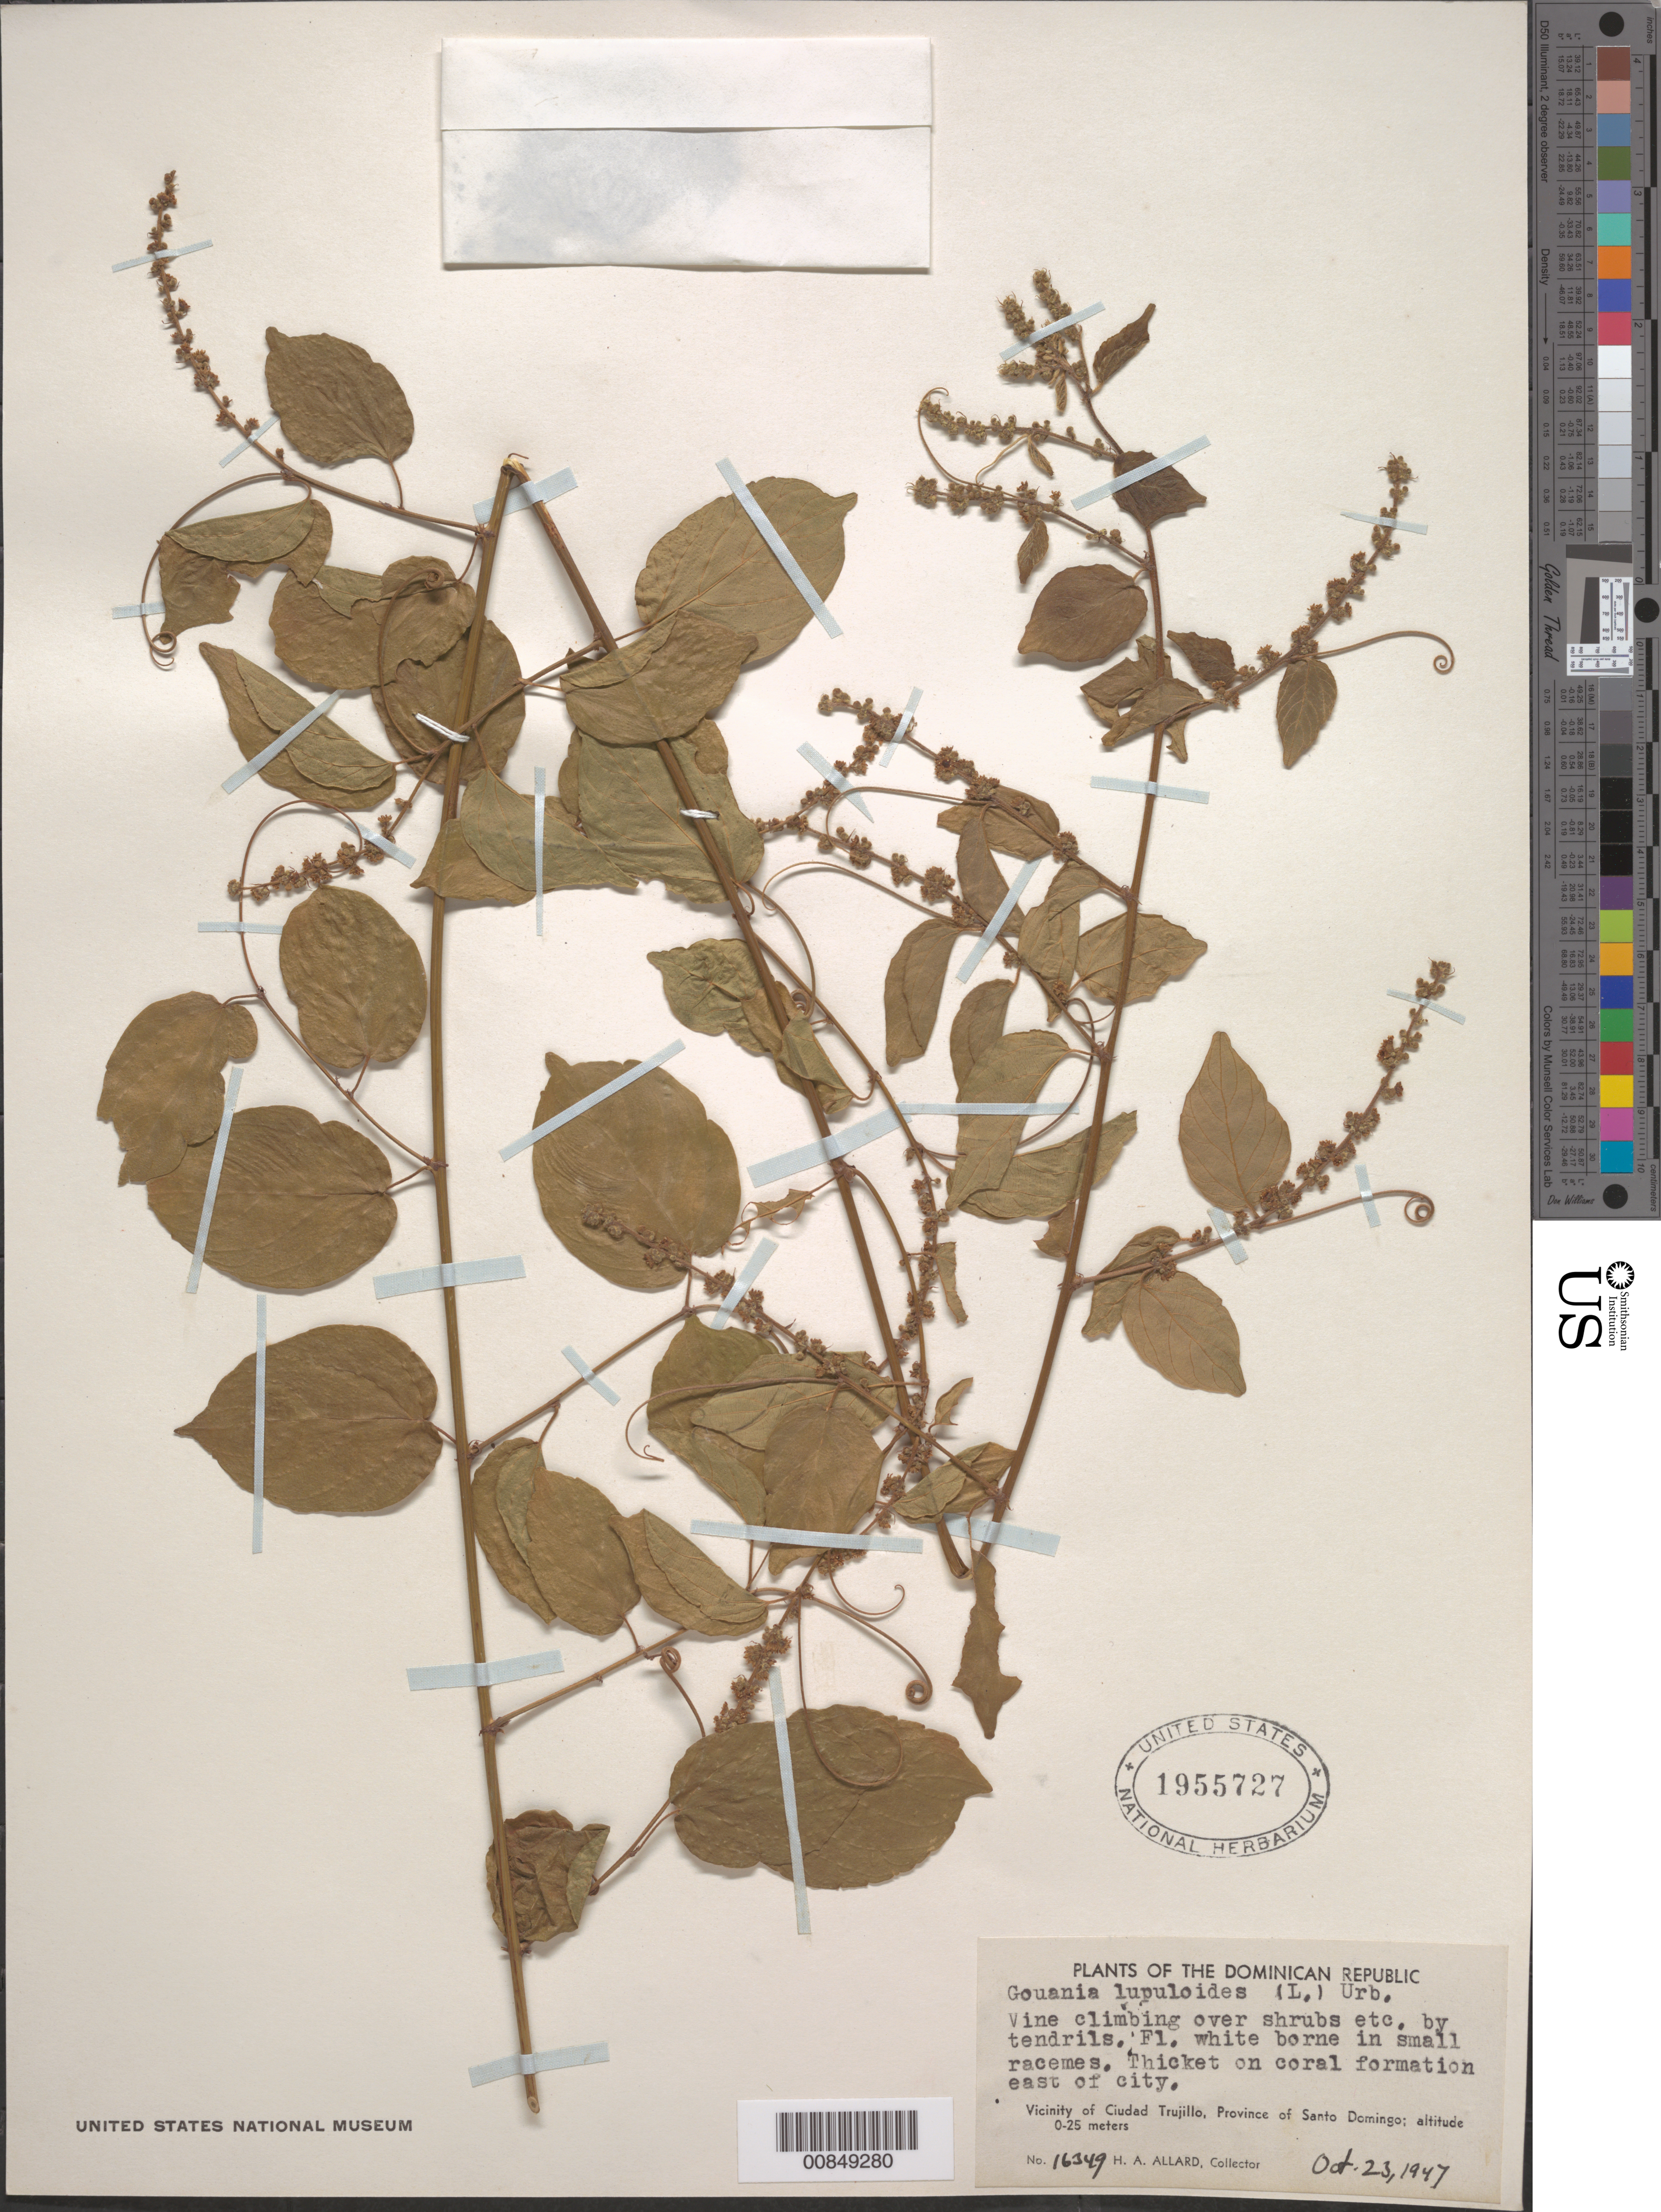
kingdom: Plantae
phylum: Tracheophyta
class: Magnoliopsida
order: Rosales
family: Rhamnaceae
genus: Gouania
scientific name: Gouania lupuloides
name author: (L.) Urb.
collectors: H. A. Allard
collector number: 16349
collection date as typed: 23 Oct 1947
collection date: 1947-10-23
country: Dominican Republic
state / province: Distrito Nacional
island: Hispaniola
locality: Vicinity of Santo Domingo City, E of city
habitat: Over shrubs, in thicket on coral formation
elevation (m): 0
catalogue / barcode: US 1955727